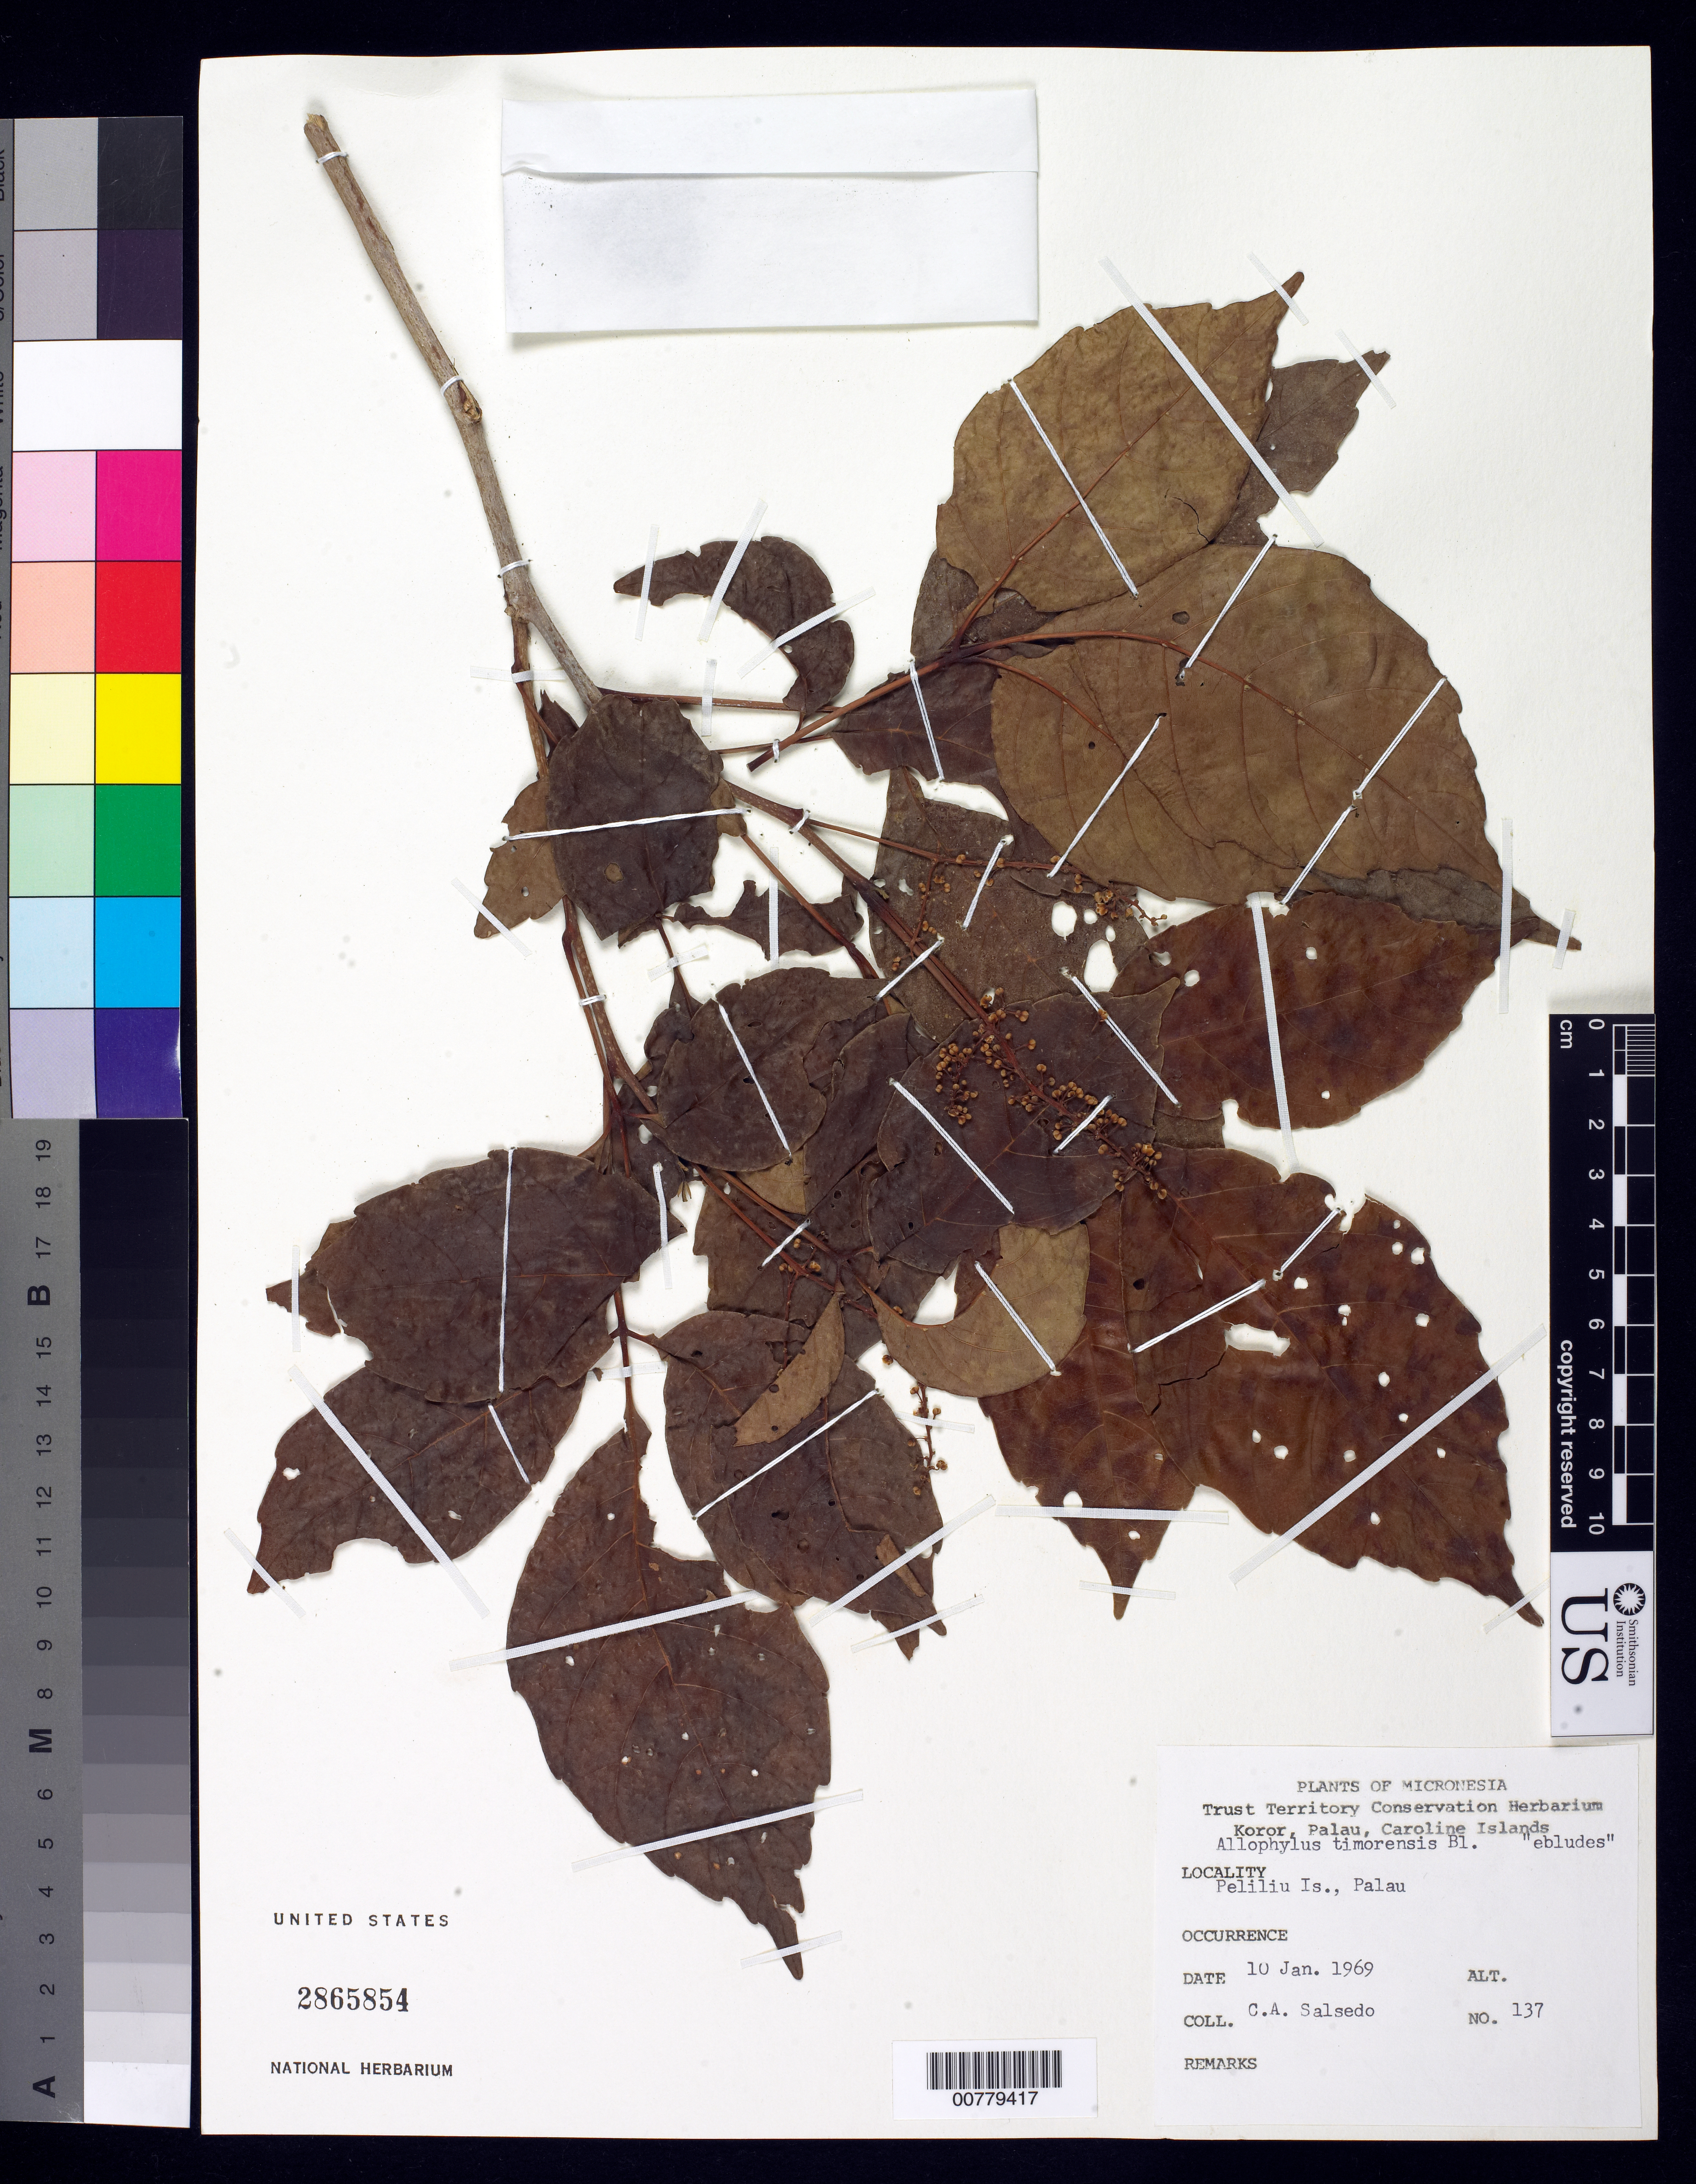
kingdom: Plantae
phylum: Tracheophyta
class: Magnoliopsida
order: Sapindales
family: Sapindaceae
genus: Allophylus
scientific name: Allophylus timorensis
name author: (DC.) Blume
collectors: C.A. Salsedo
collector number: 137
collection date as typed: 10 Jan 1969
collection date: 1969-01-10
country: Palau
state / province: Peliliu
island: Beliliou [Peleliu]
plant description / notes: Common name: Ebludes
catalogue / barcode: US 2865854